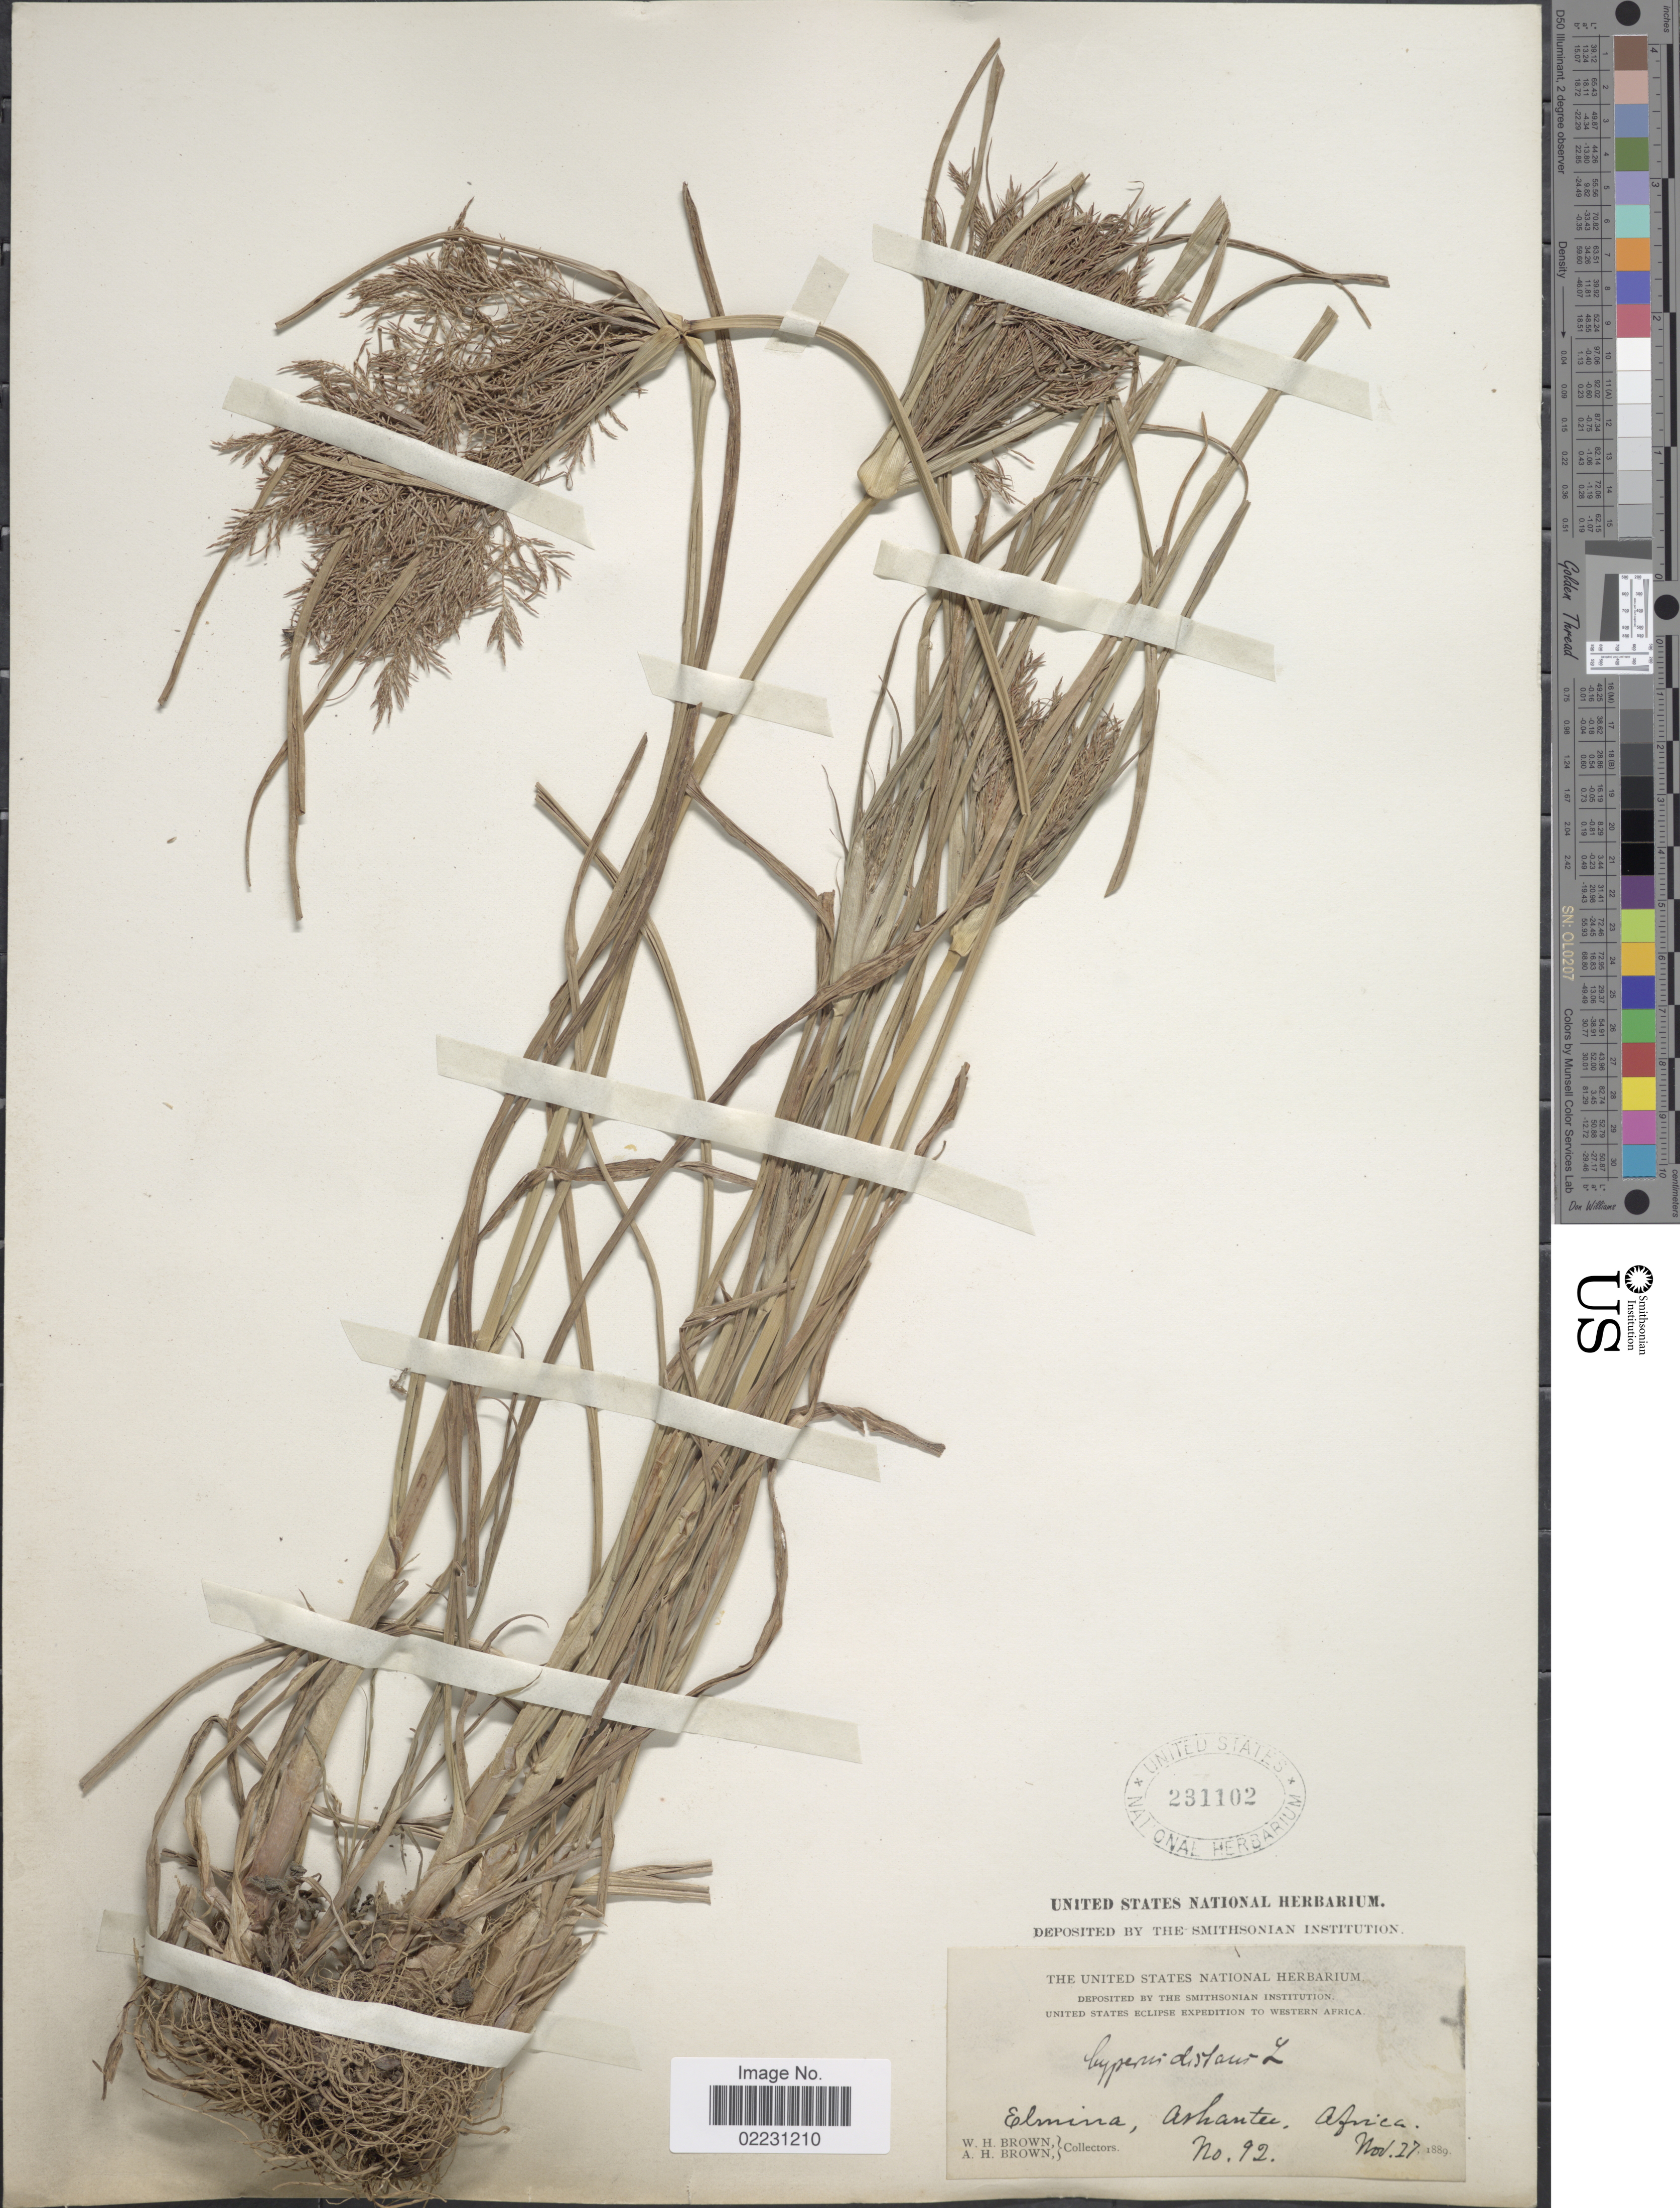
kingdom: Plantae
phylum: Tracheophyta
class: Liliopsida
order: Poales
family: Cyperaceae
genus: Cyperus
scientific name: Cyperus distans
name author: L. f.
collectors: W. H. Brown & A. H. Brown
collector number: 92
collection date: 1889-11-27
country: Ghana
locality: Western Africa. Elmina, Ashantee, Africa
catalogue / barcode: US 231102